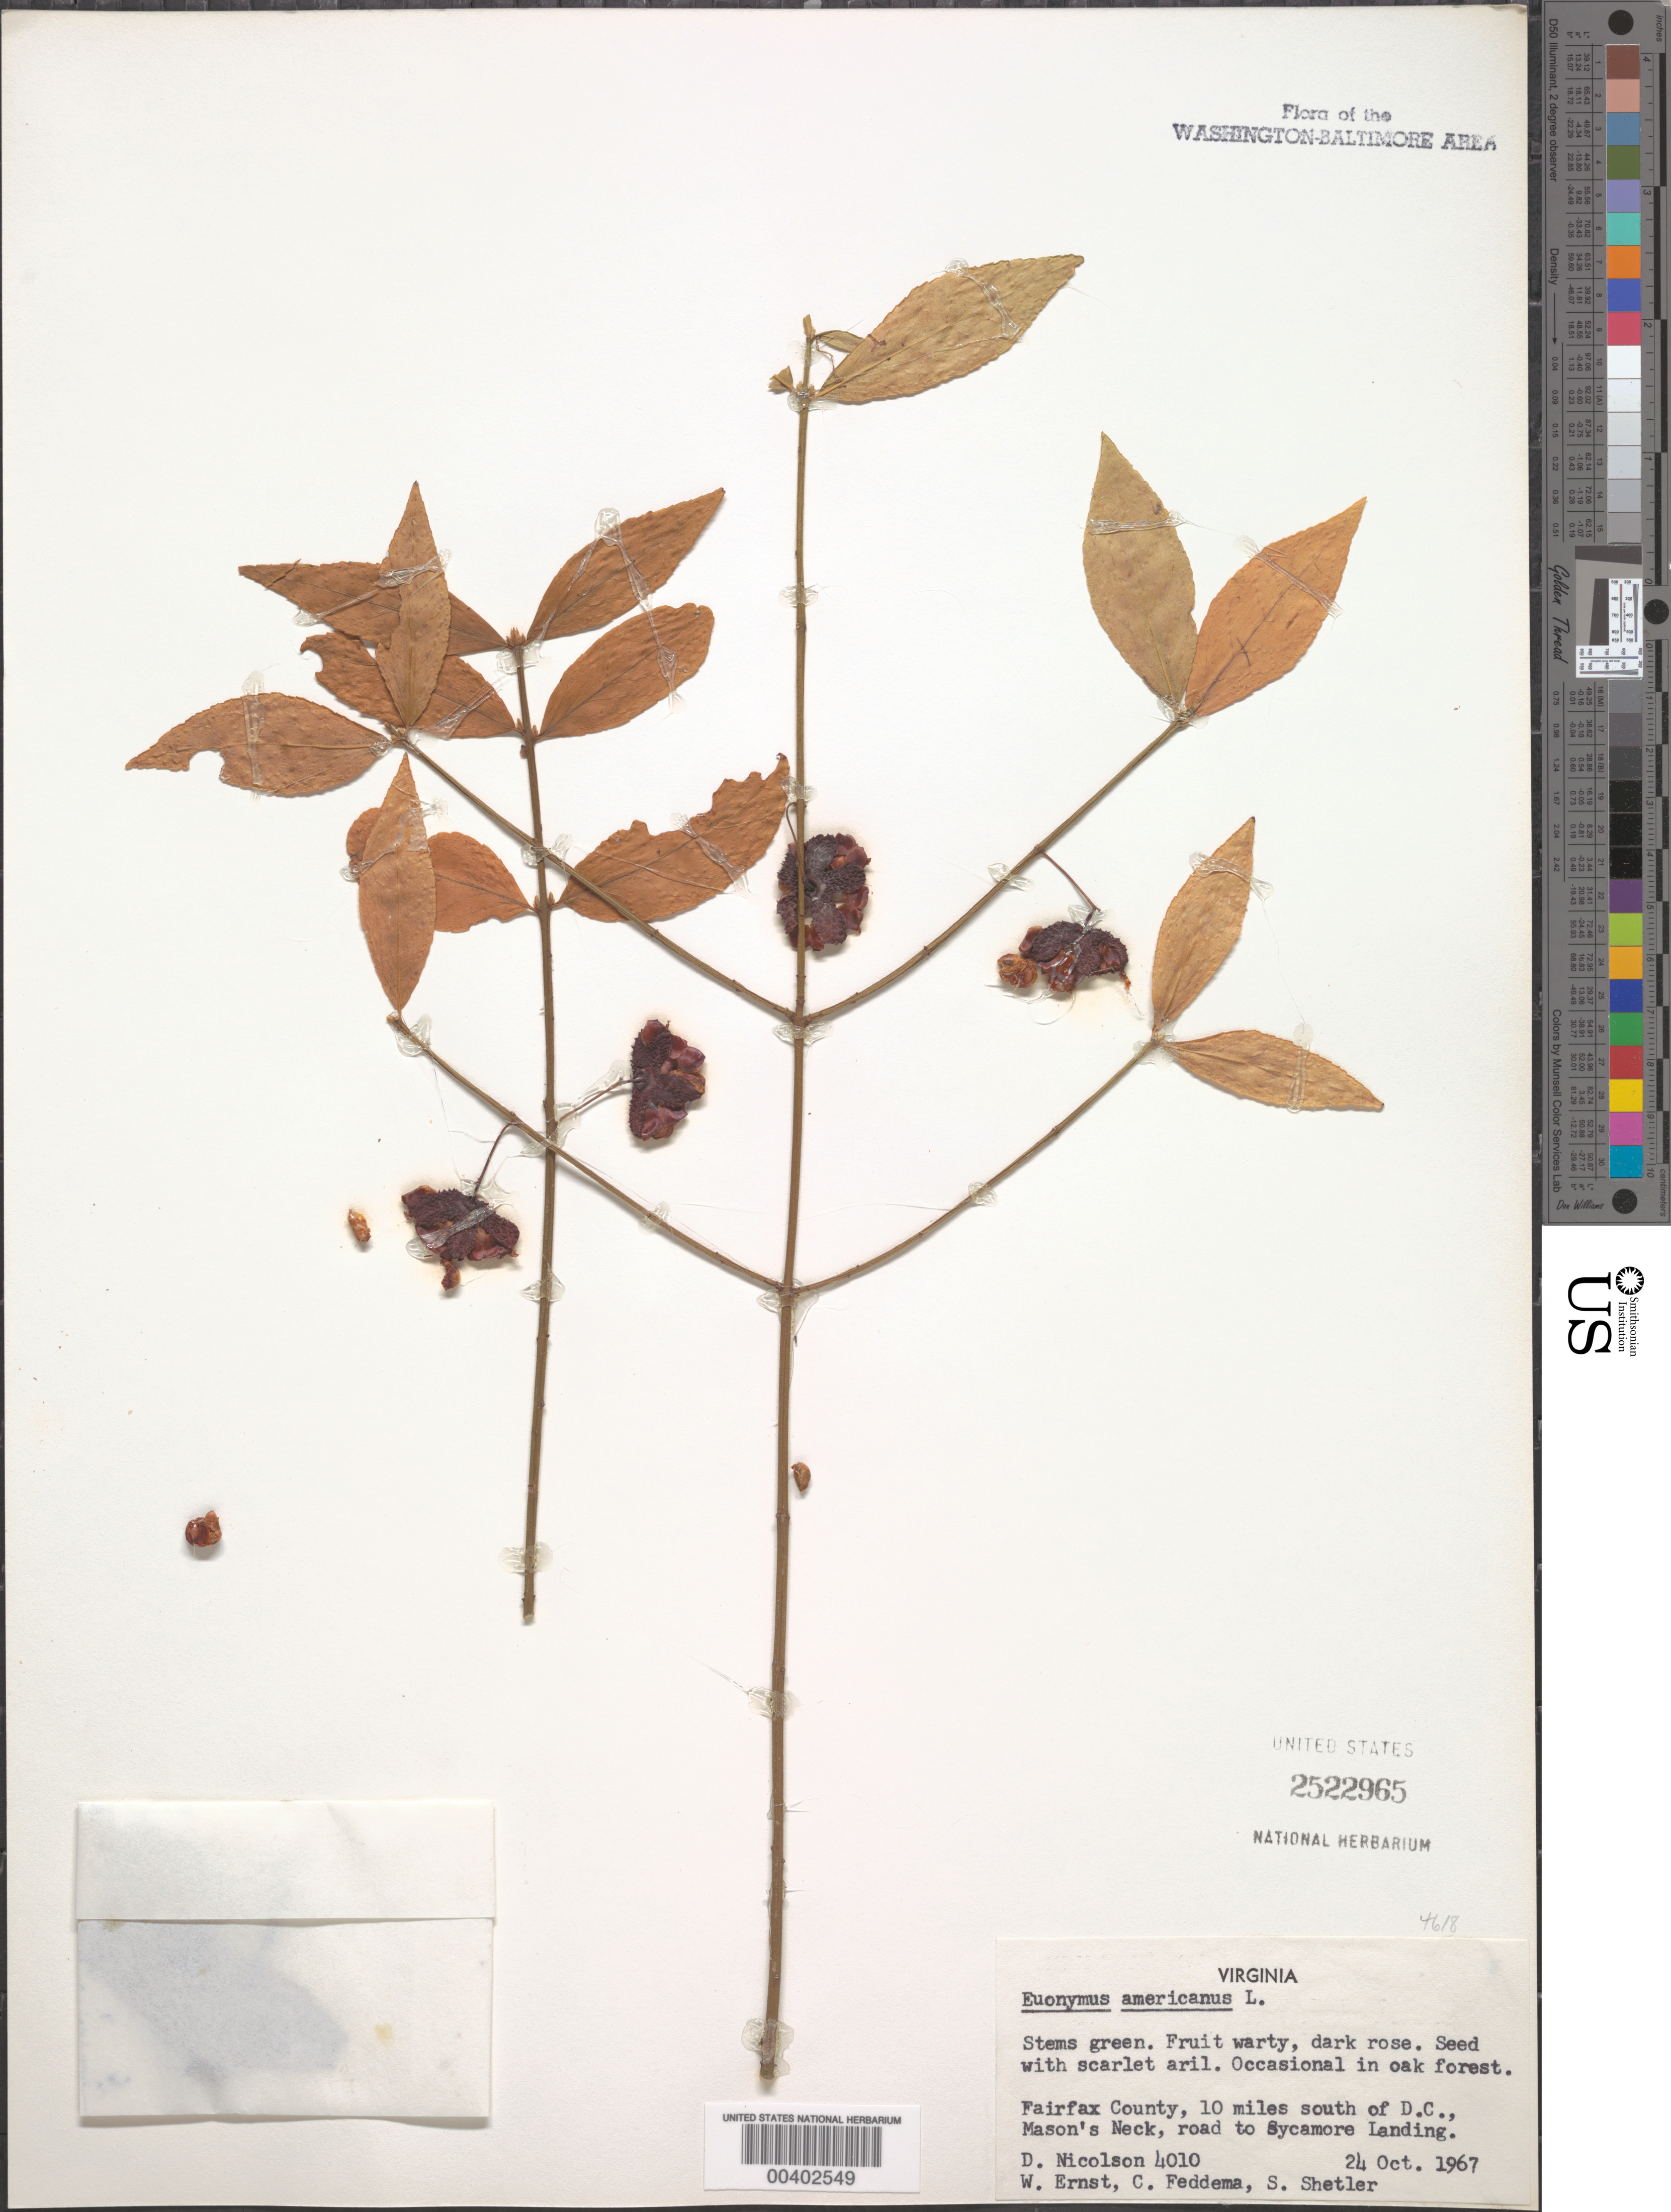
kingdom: Plantae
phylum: Tracheophyta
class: Magnoliopsida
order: Celastrales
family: Celastraceae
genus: Euonymus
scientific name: Euonymus americanus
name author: L.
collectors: D. H. Nicolson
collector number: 4010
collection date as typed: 24 Oct 1967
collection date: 1967-10-24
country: United States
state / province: Virginia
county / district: Fairfax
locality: Masons Neck, Sycamore Landing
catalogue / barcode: US 2522965